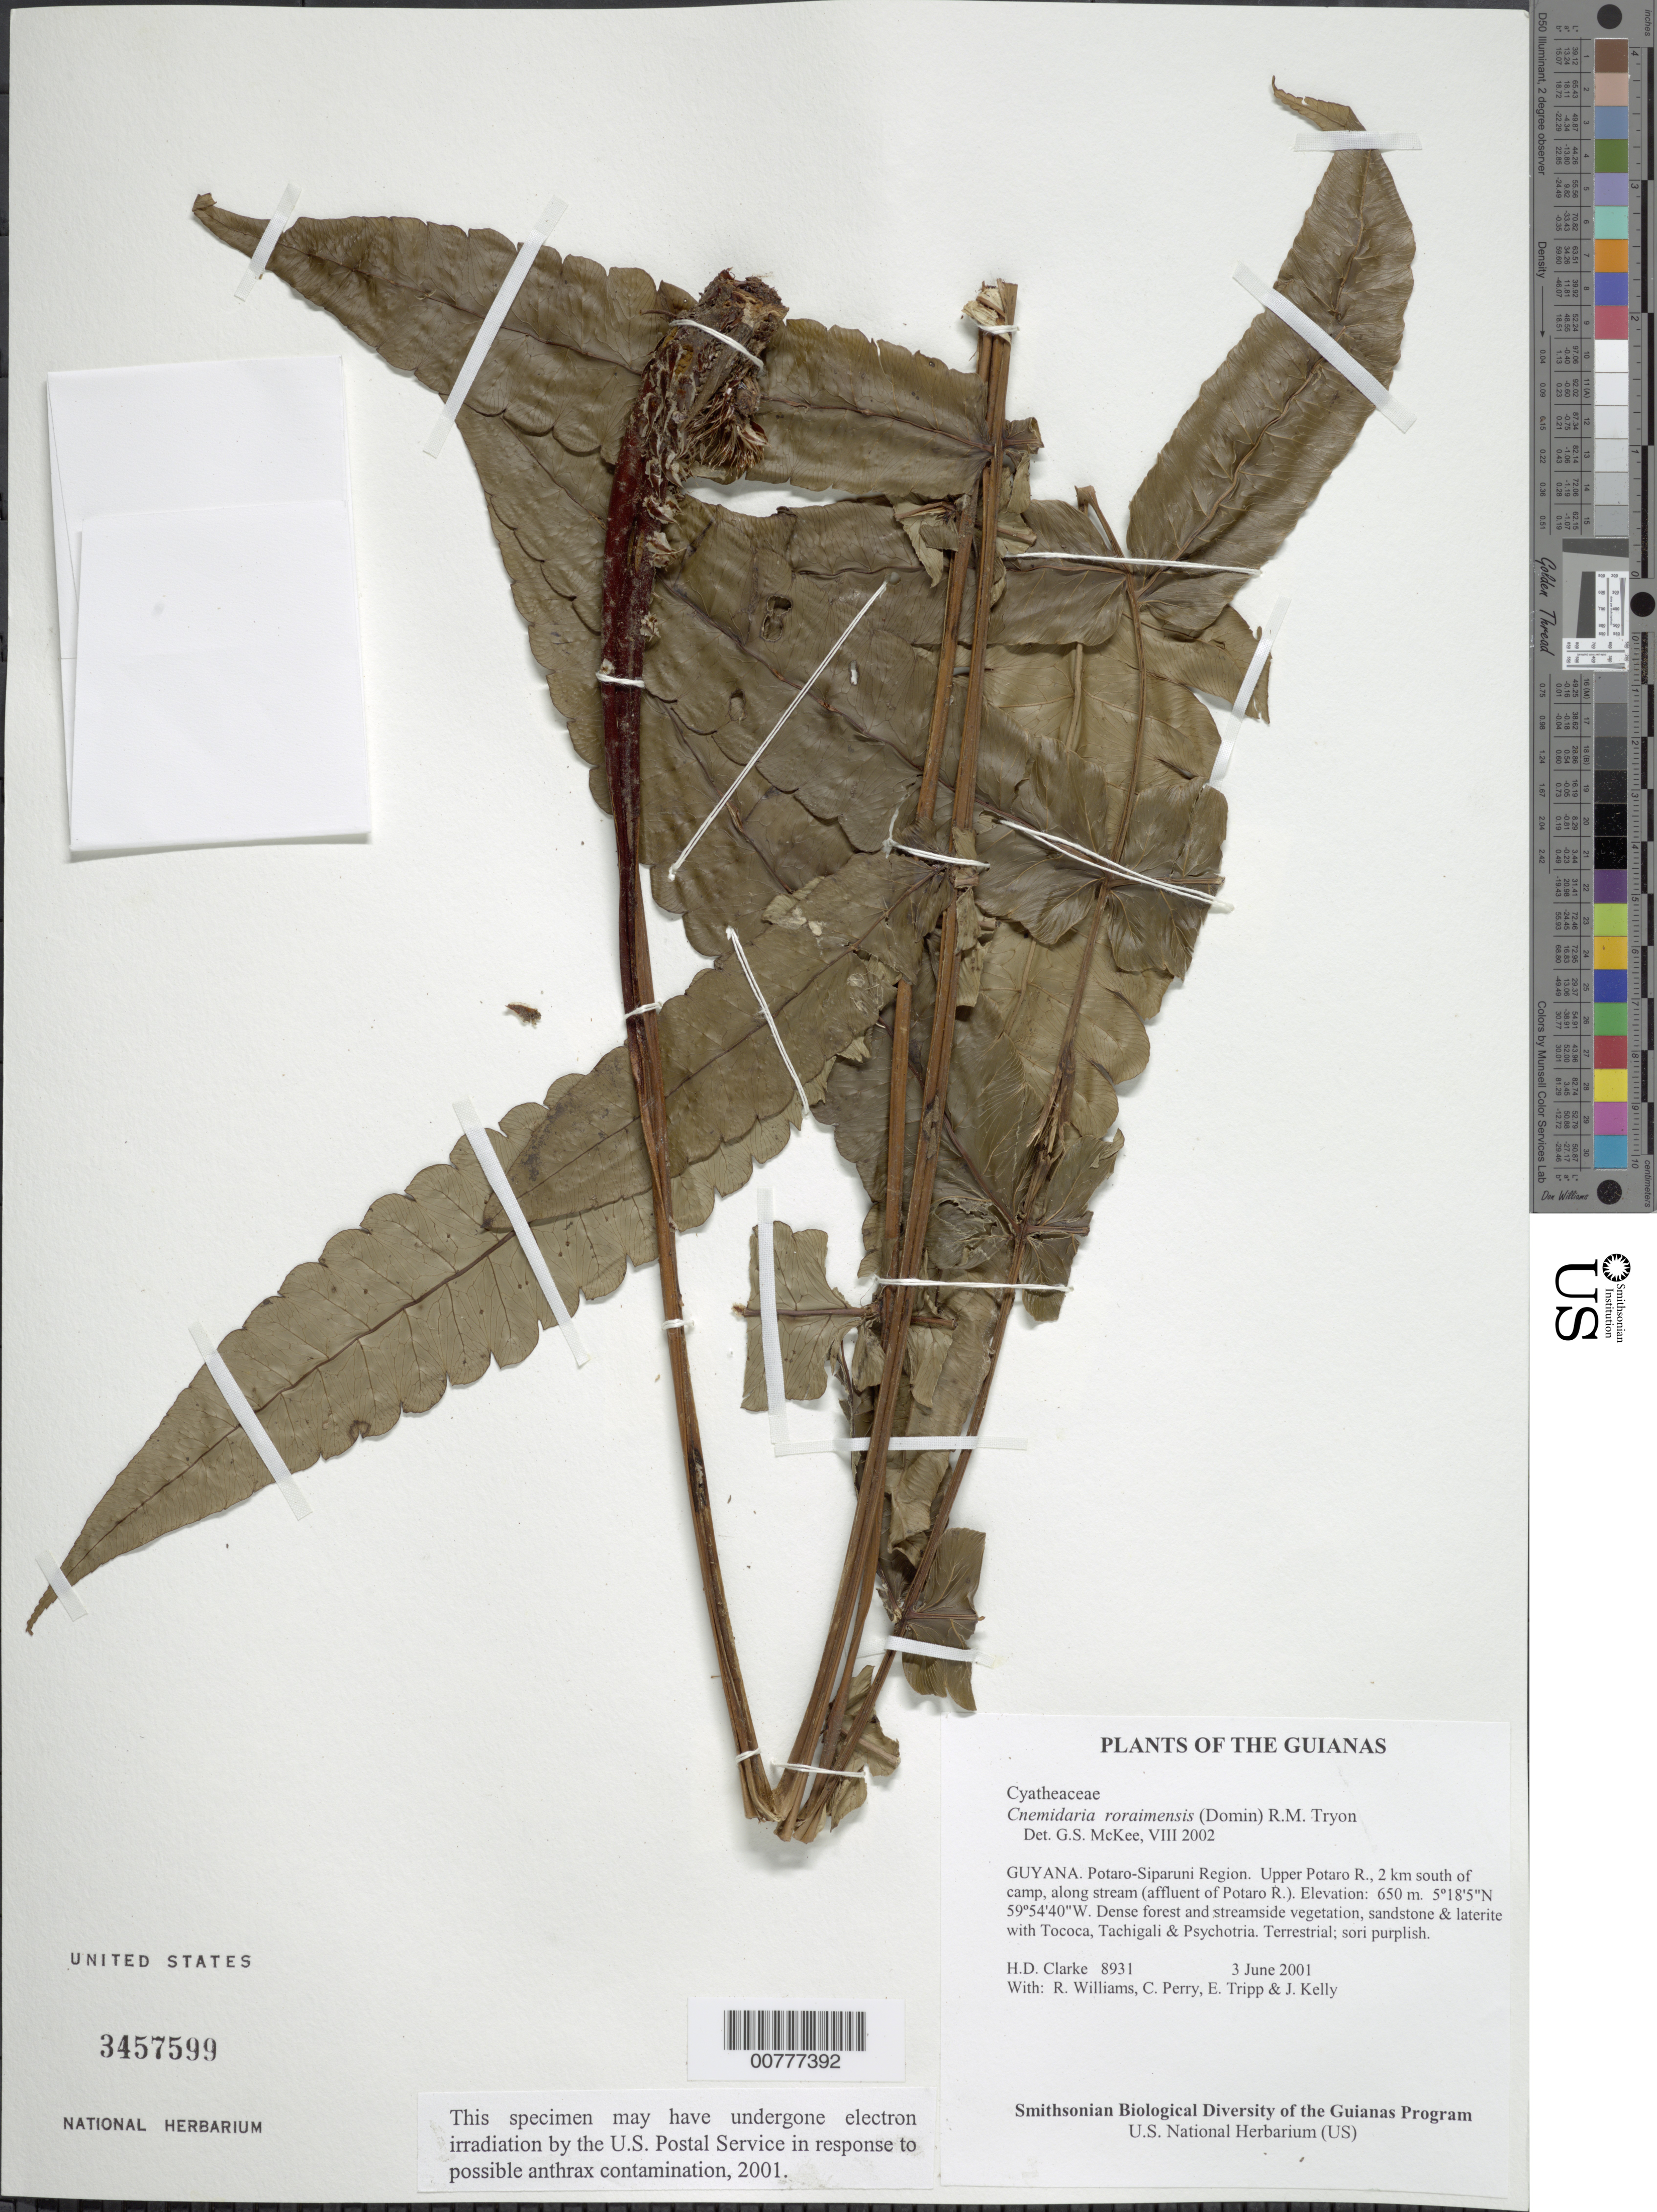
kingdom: Plantae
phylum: Tracheophyta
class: Polypodiopsida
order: Cyatheales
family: Cyatheaceae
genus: Cyathea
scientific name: Cyathea roraimensis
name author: (Domin) Domin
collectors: H. D. Clarke, R. Williams, C. Perry, E. Tripp & J. Kelly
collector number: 8931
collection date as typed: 3 June 2001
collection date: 2001-06-03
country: Guyana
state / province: Potaro-Siparuni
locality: Upper Potaro R., 2 km south of camp, along stream (affluent of Potaro R.)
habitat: Dense forest and streamside vegetation, sandstone & laterite with Tococa, Tachigali & Psychotria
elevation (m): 650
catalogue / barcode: US 3457599